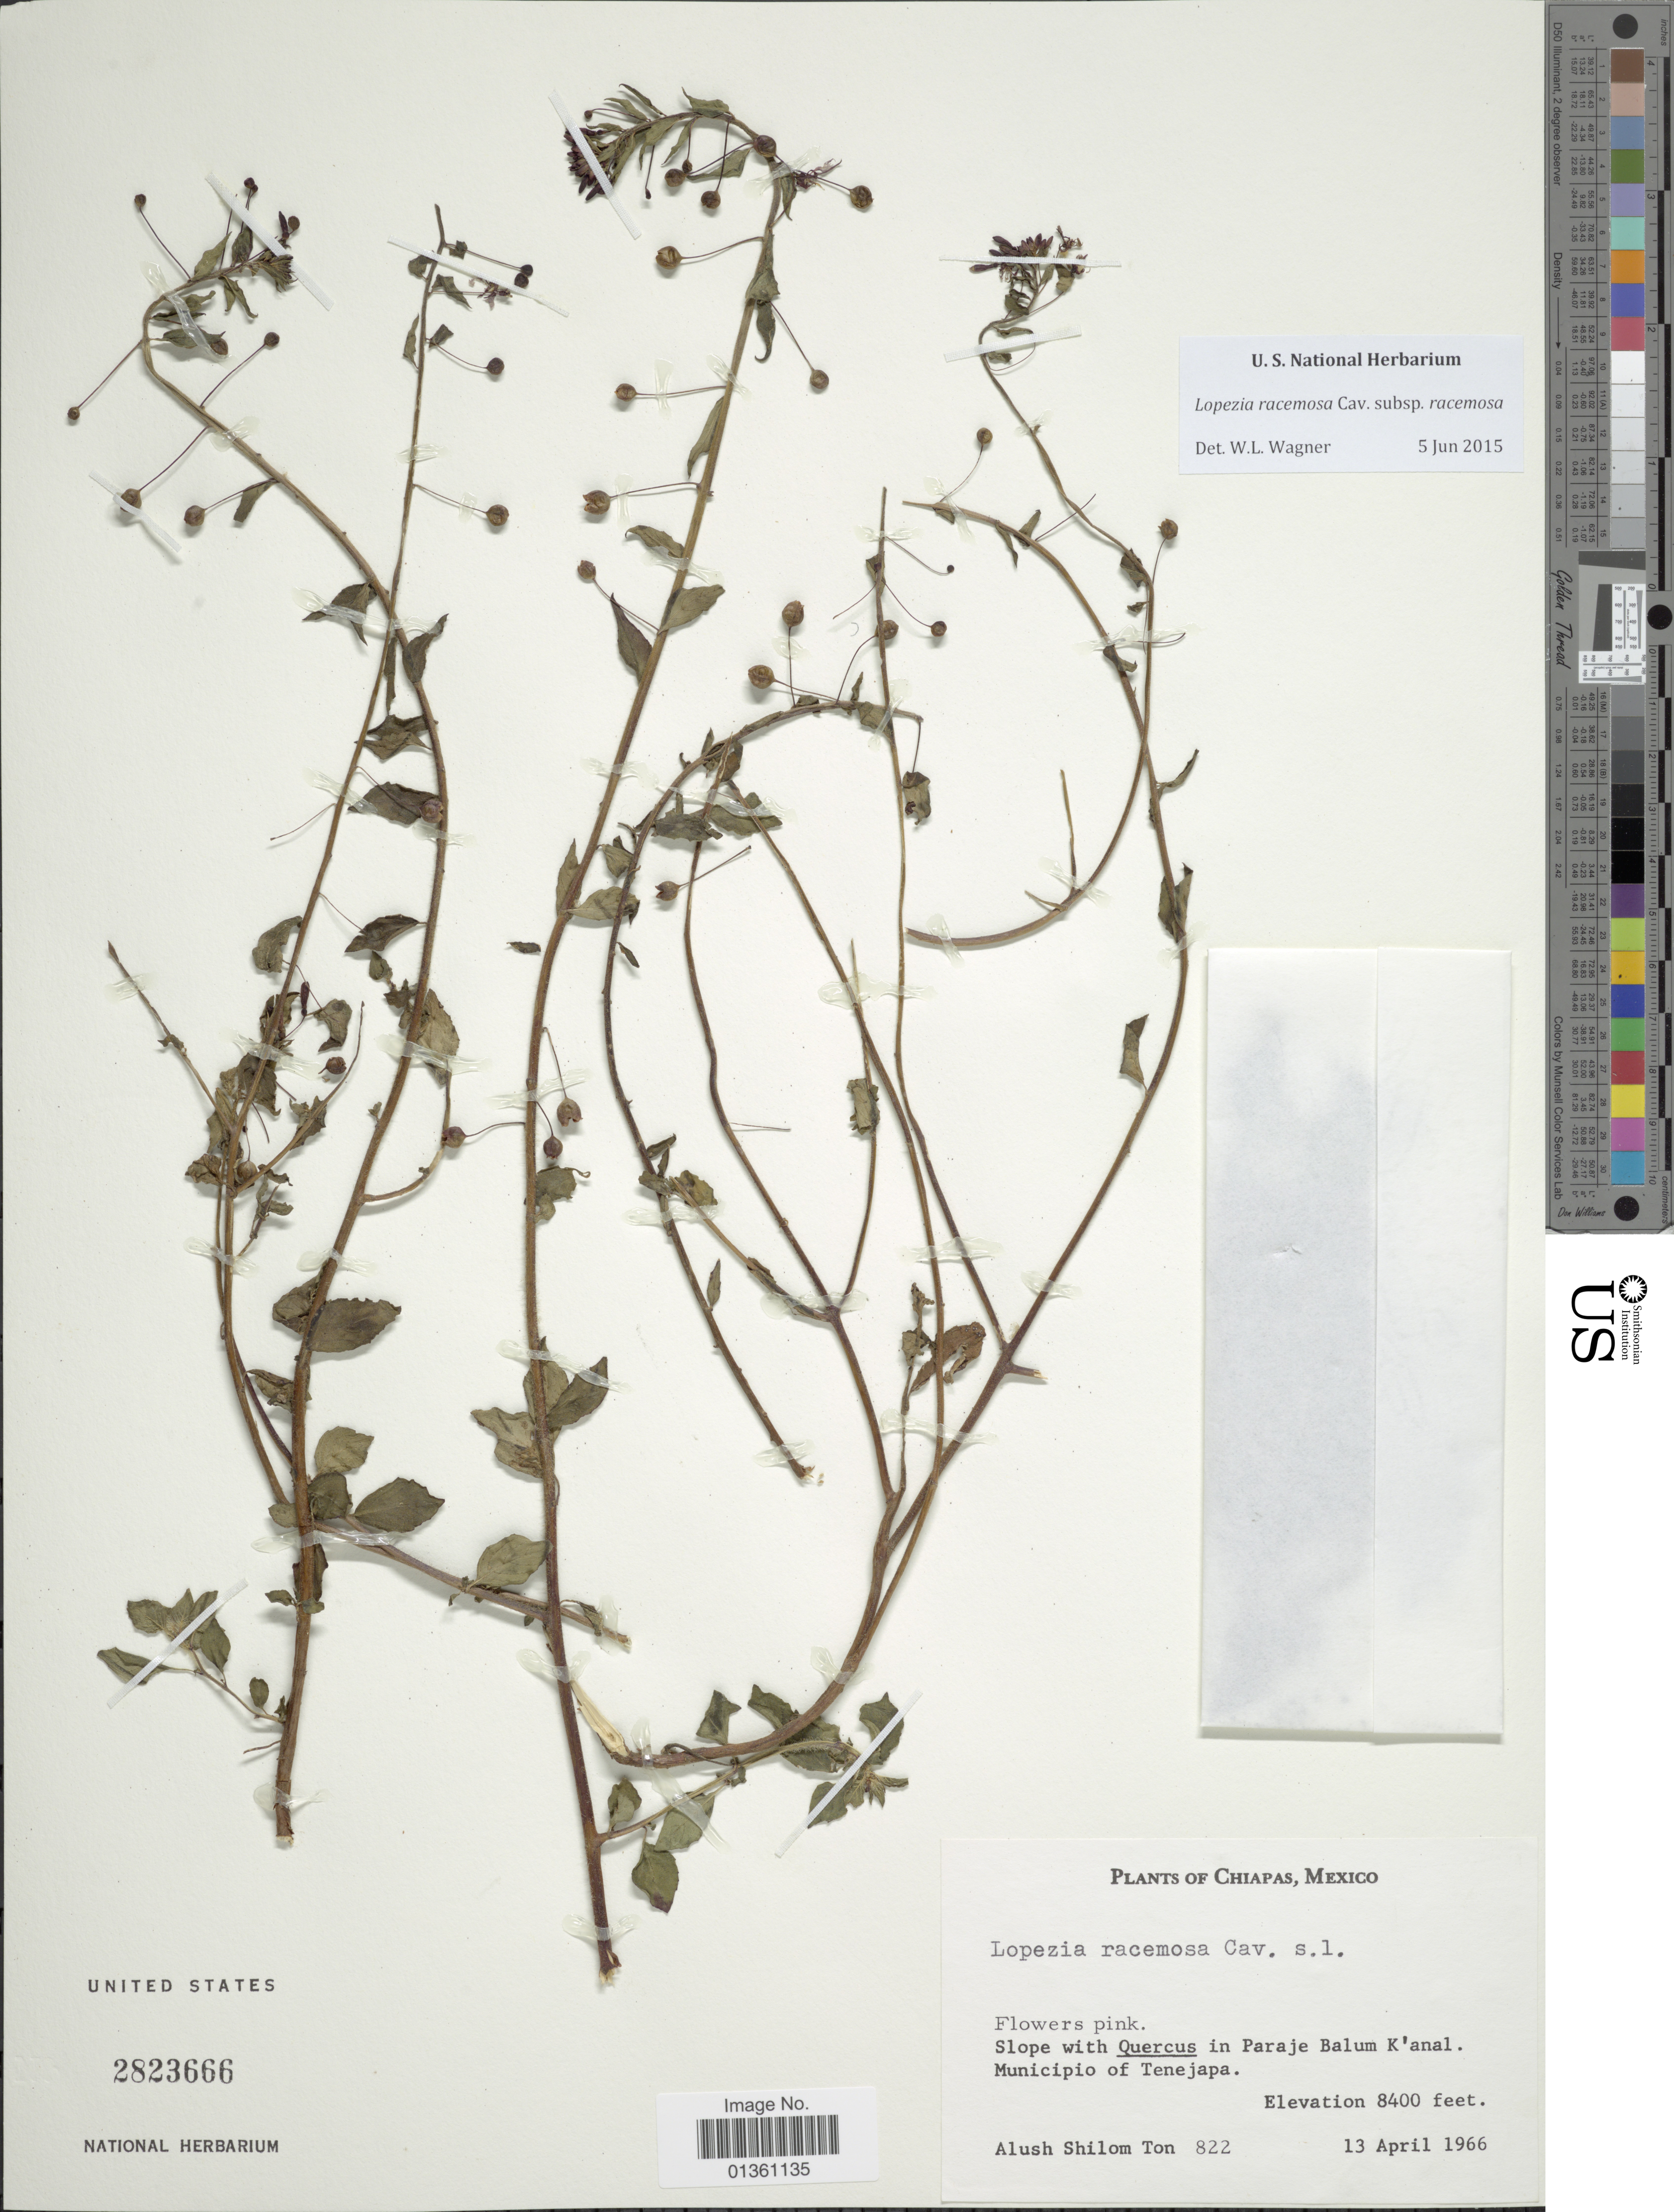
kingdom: Plantae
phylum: Tracheophyta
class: Magnoliopsida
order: Myrtales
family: Onagraceae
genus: Lopezia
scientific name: Lopezia racemosa subsp. racemosa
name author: Cav.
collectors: A. S. Ton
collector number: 822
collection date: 1966-04-13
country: Mexico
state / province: Chiapas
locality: Slope with Quercus in Paraje Balum K'anal. Municipio of Tenejapa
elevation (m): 2560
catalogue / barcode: US 2823666